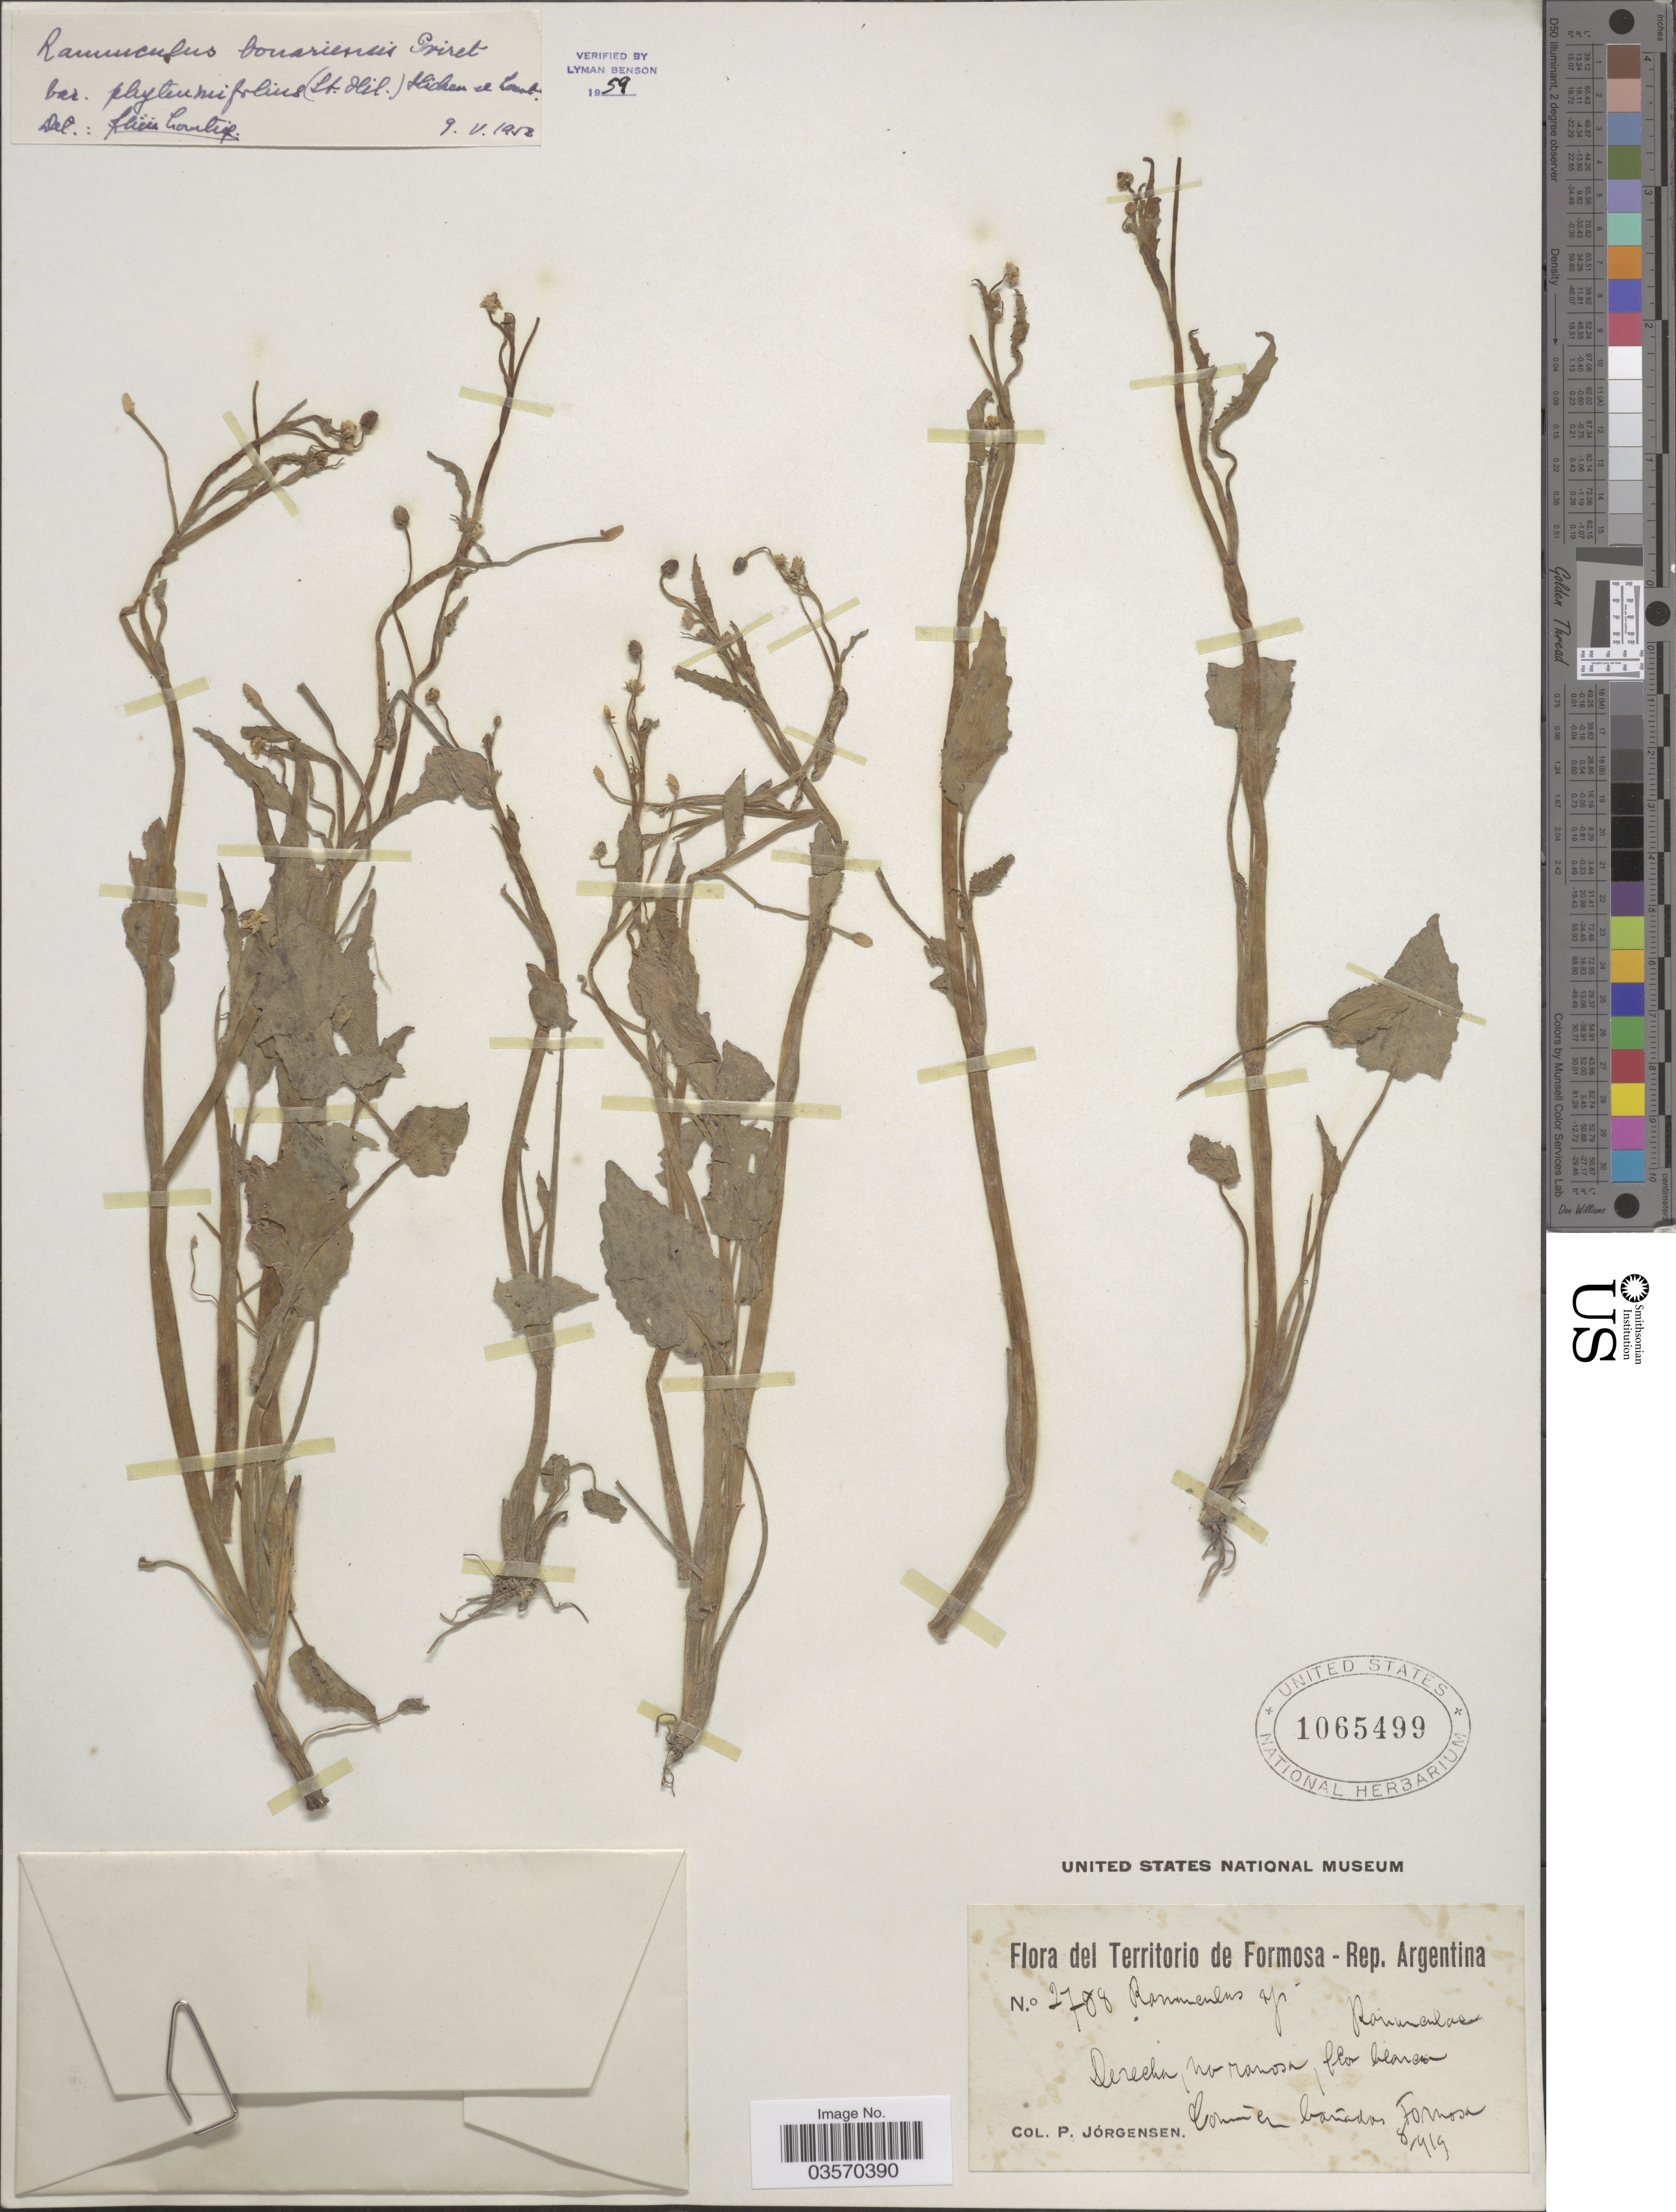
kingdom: Plantae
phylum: Tracheophyta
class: Magnoliopsida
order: Ranunculales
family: Ranunculaceae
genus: Ranunculus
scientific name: Ranunculus bonariensis var. phyteumifolius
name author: (A. St.-Hil.) Hicken ex Lourteig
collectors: P. Jörgensen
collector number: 2788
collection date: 1919-08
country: Argentina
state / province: Formosa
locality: Bañados Formosa.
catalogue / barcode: US 1065499